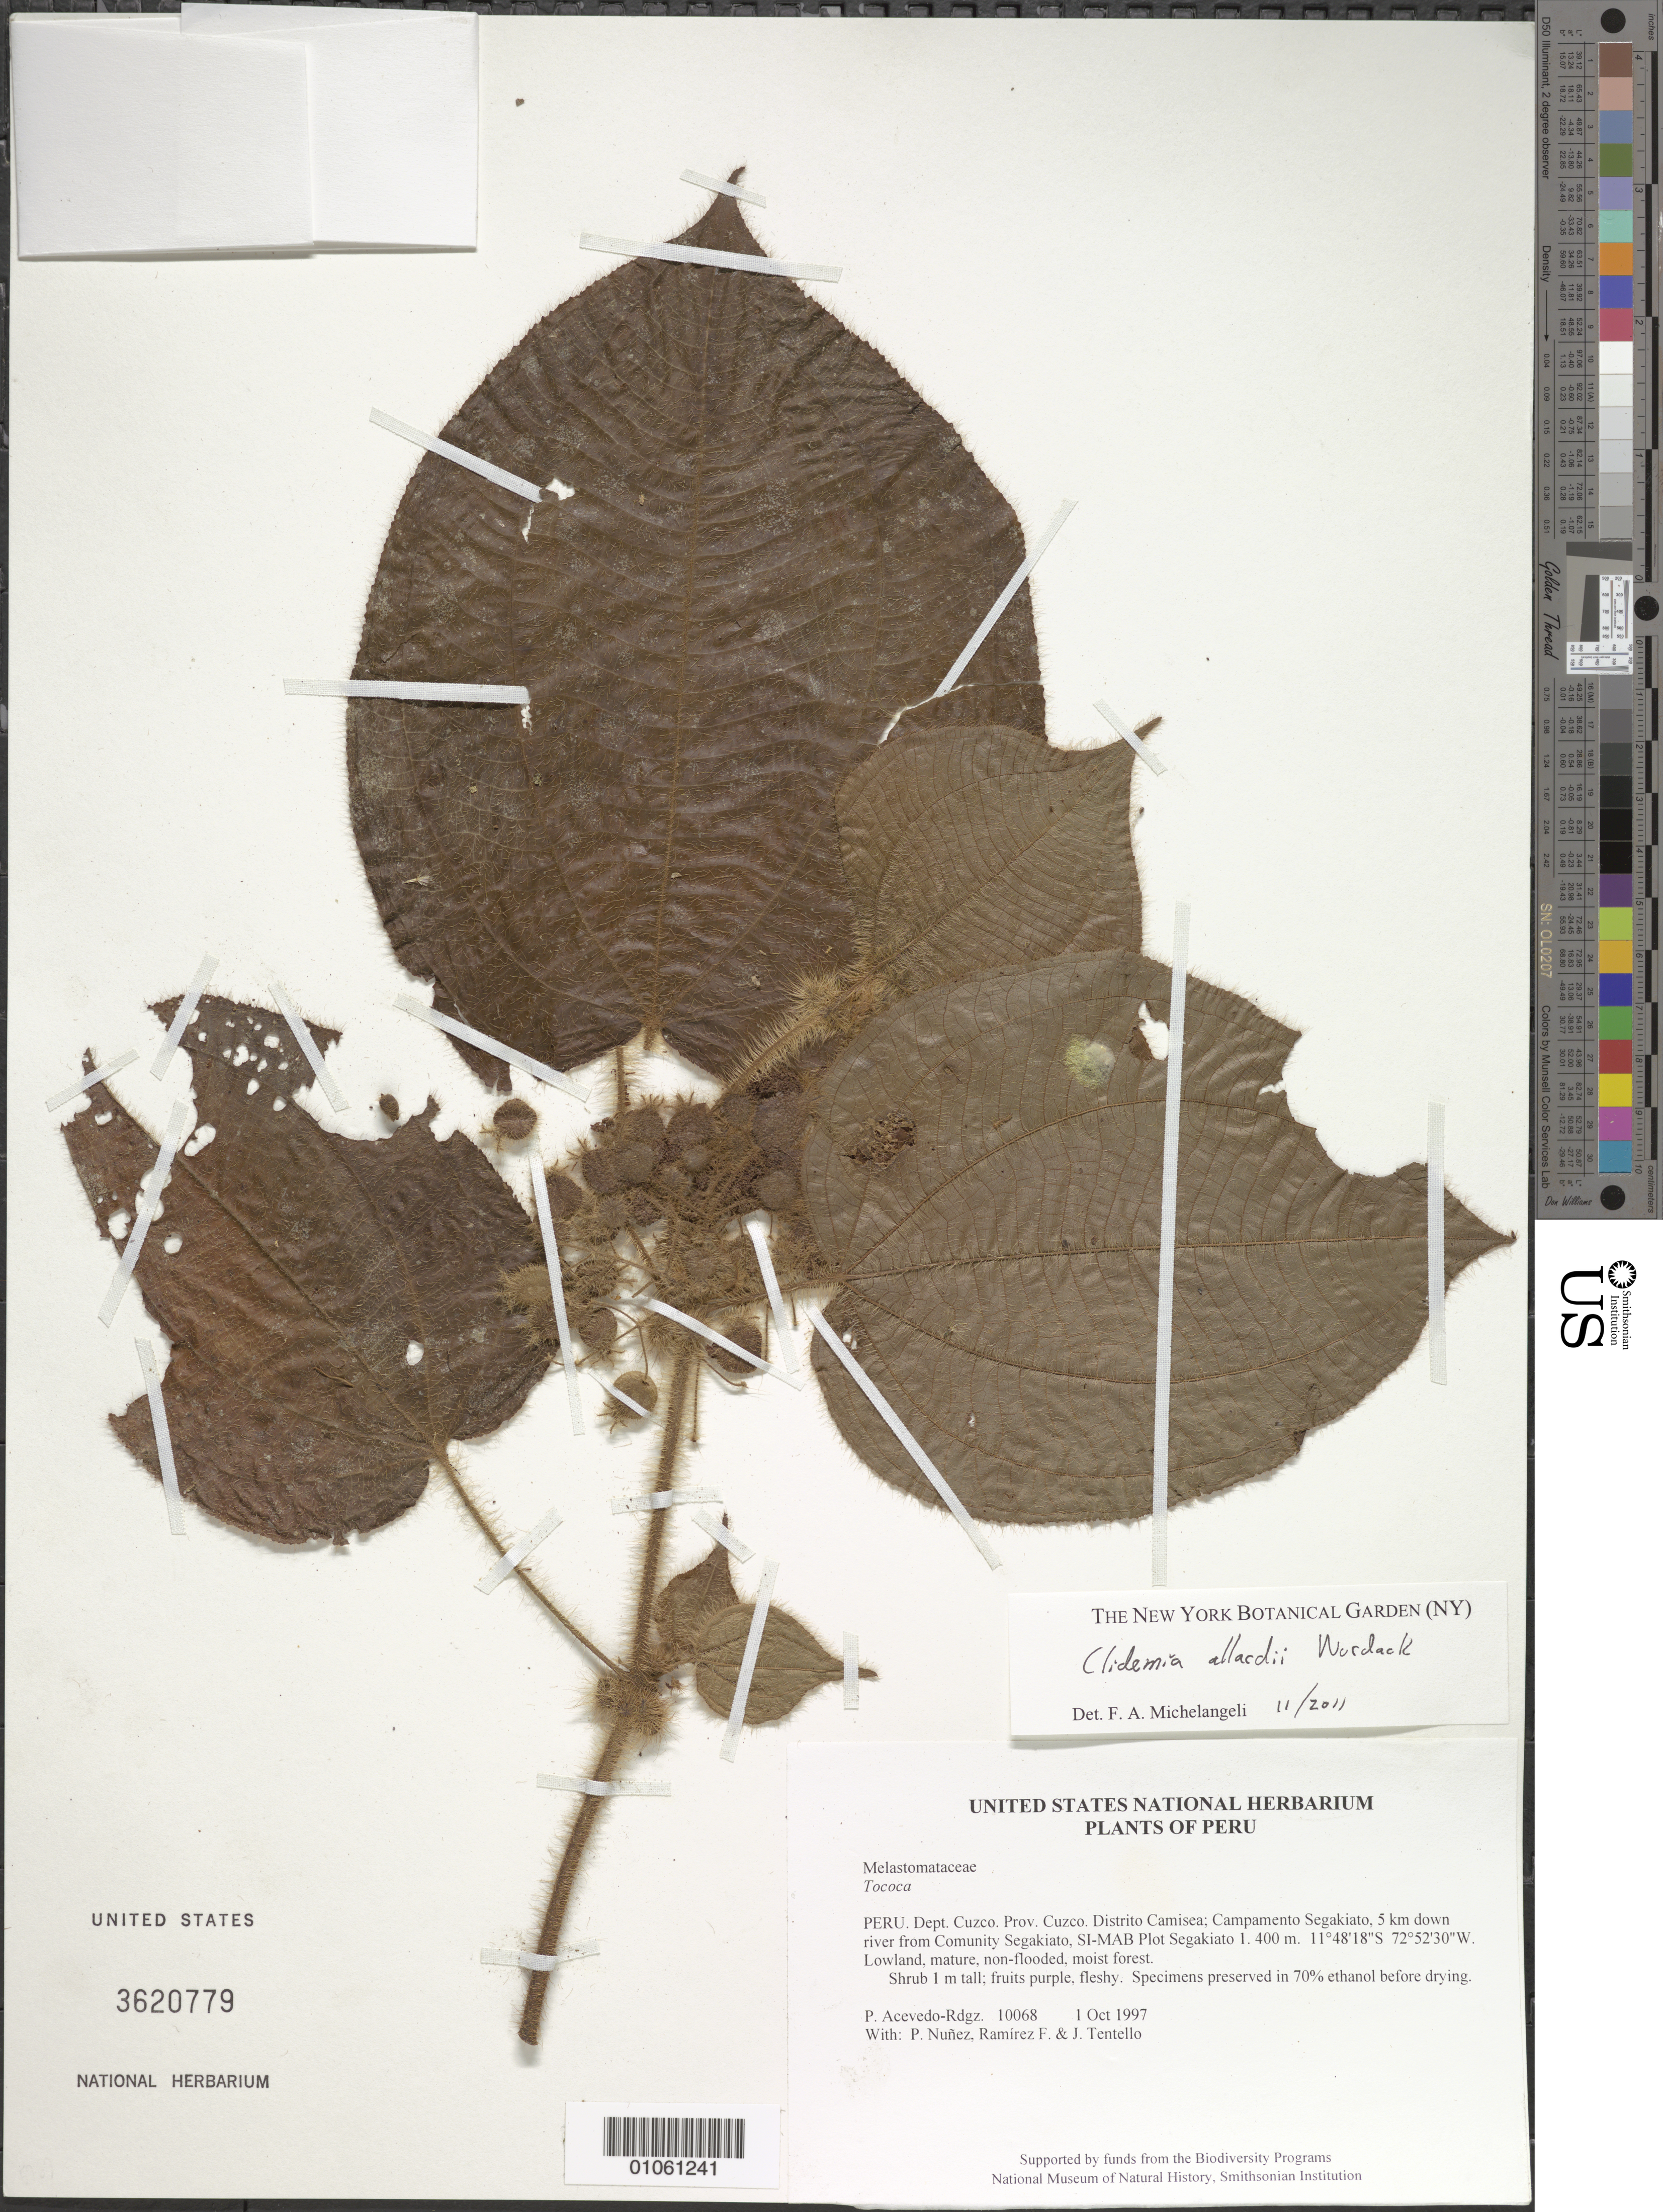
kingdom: Plantae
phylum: Tracheophyta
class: Magnoliopsida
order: Myrtales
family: Melastomataceae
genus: Clidemia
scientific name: Clidemia allardii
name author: Wurdack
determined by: Michelangeli, F. A.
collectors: P. Acevedo-Rodr., P. Nuñez V., F. Ramirez & J. Tentello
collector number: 10068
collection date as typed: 01 Oct 1997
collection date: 1997-10-01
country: Peru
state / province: Cusco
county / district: Cusco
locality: Distrito Camisea; Campamento Segakiato, 5 km down river from Comunity Segakiato, SI-MAB Plot Segakiato 1.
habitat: Lowland, mature, non-flooded, moist forest.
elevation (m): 400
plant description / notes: NY, US, MO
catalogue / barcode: US 3620779